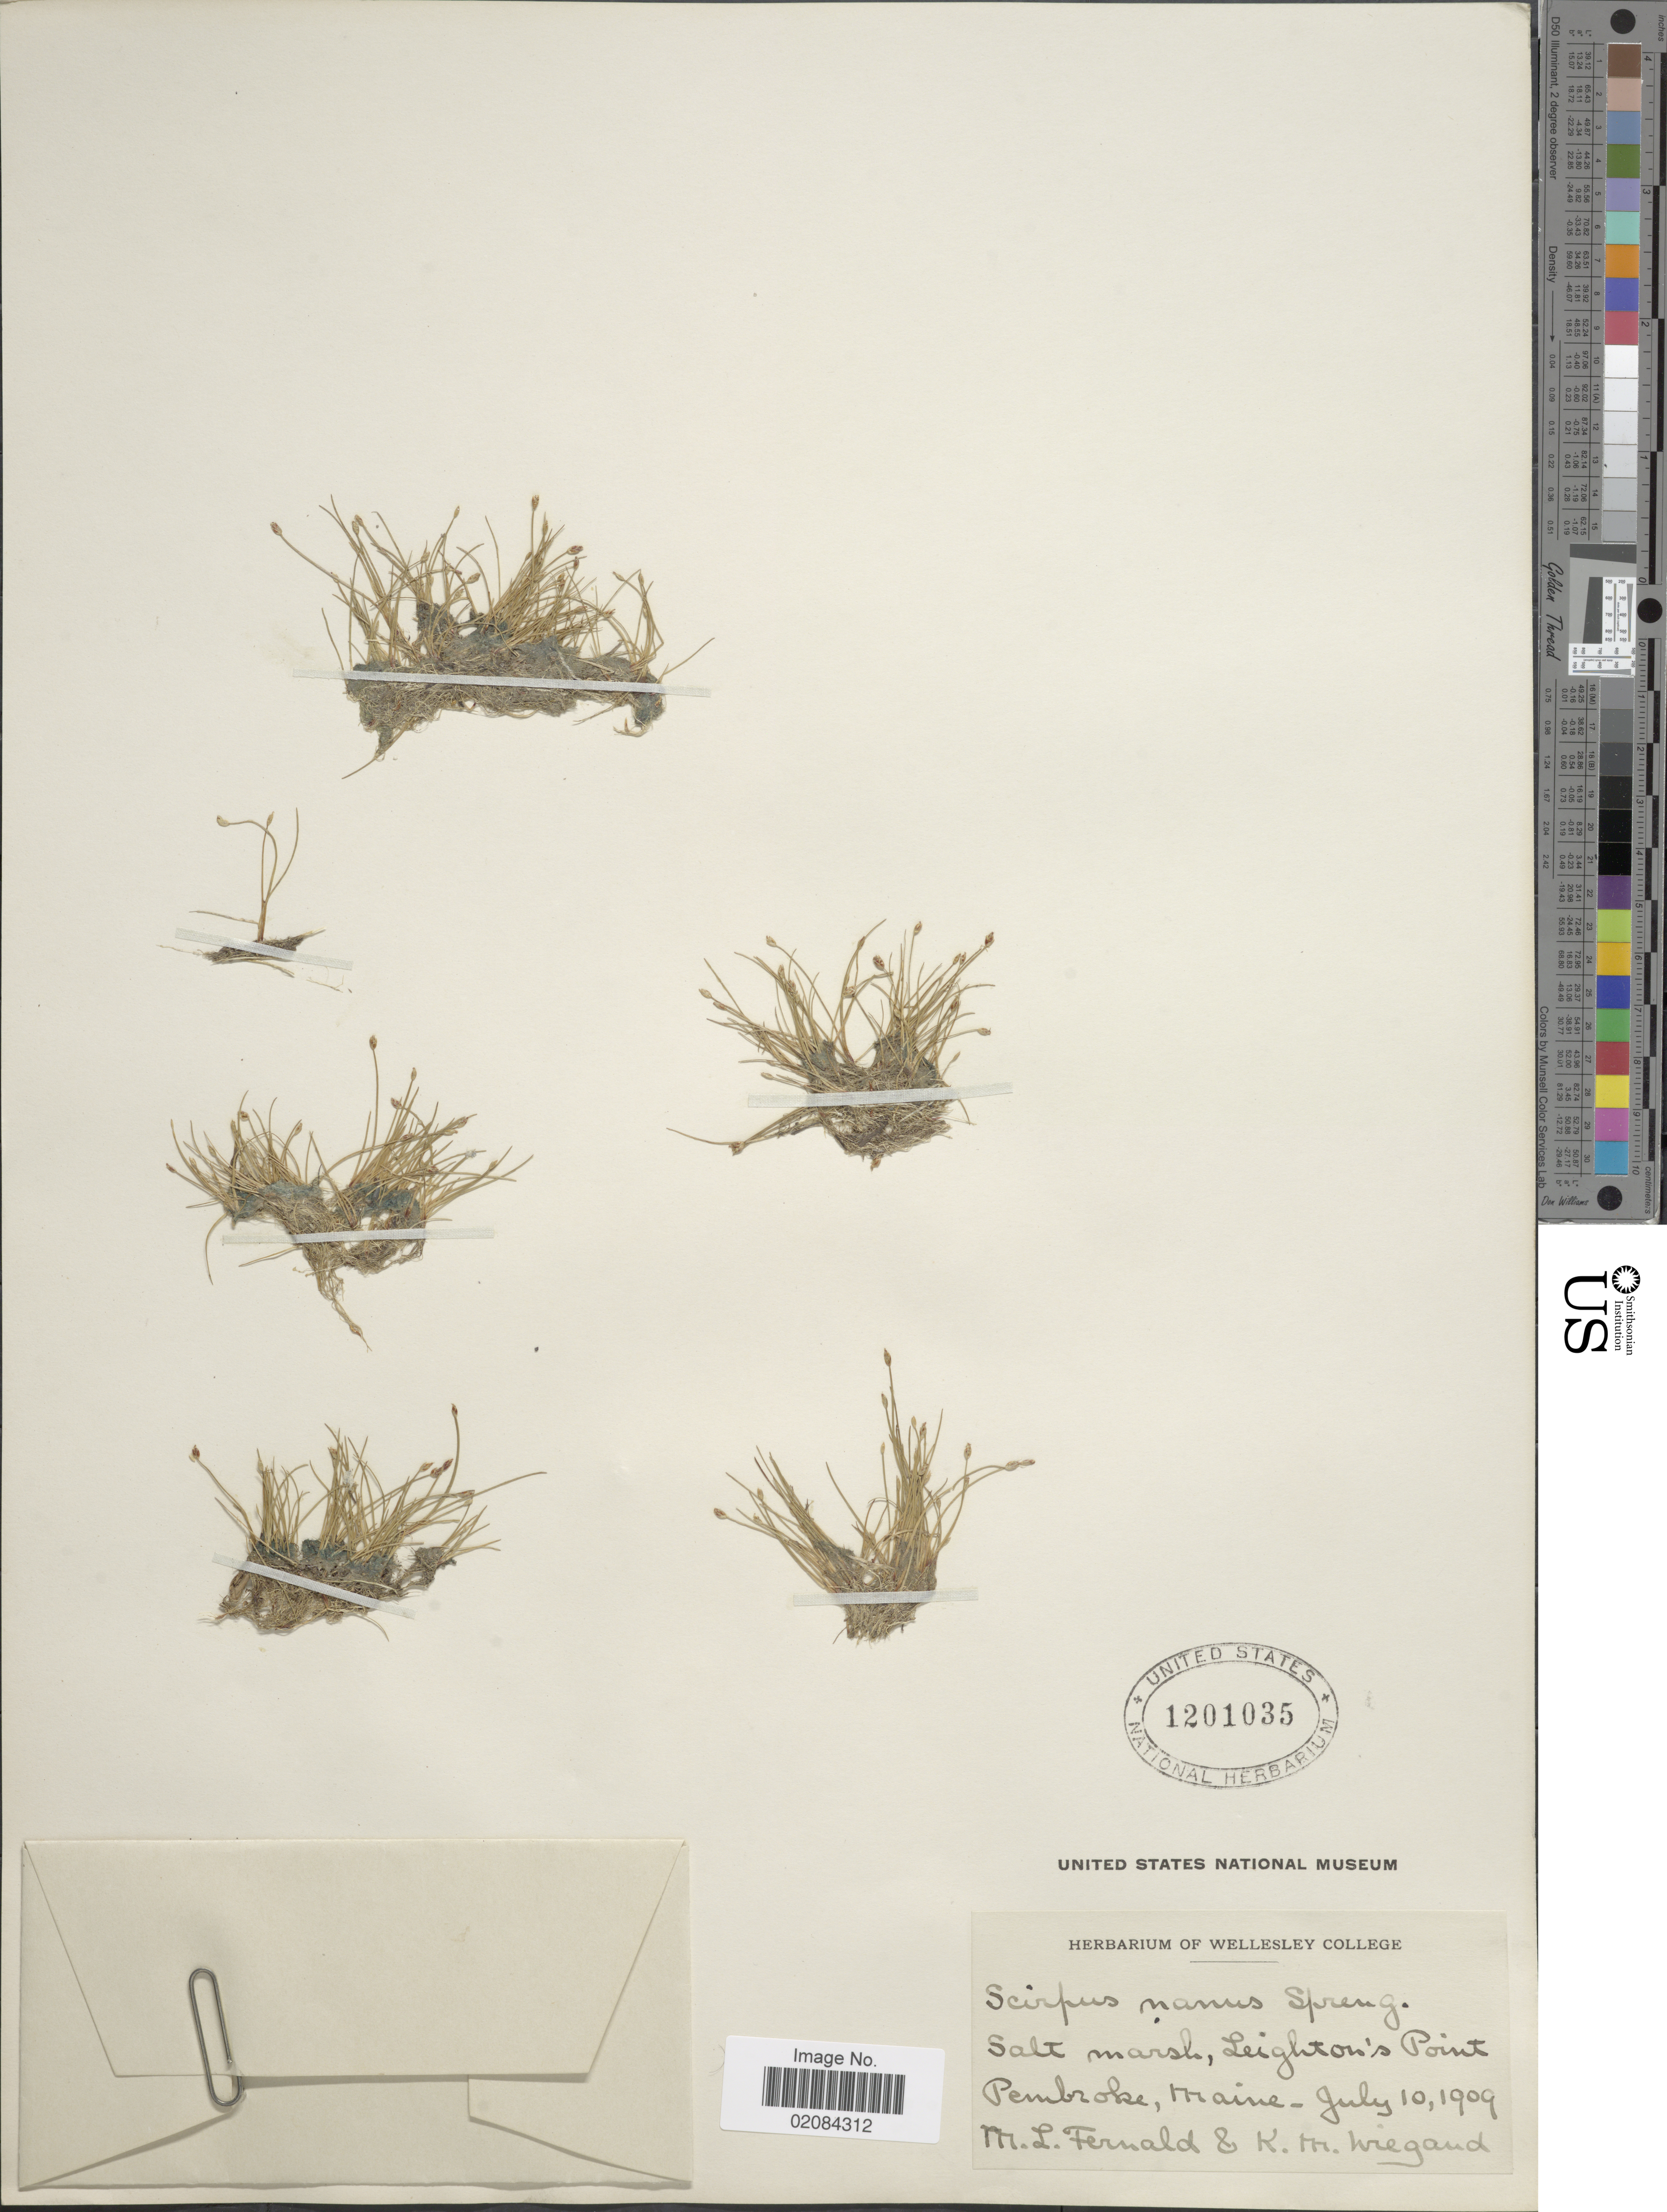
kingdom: Plantae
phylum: Tracheophyta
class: Liliopsida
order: Poales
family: Cyperaceae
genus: Eleocharis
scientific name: Eleocharis parvula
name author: (Roem. & Schult.) Link ex Williams et al.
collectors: M. L. Fernald & K. M. Wiegand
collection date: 1909-07-10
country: United States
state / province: Maine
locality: Salt marsh, Leighton's Point Pembroke, Maine.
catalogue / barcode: US 1201035